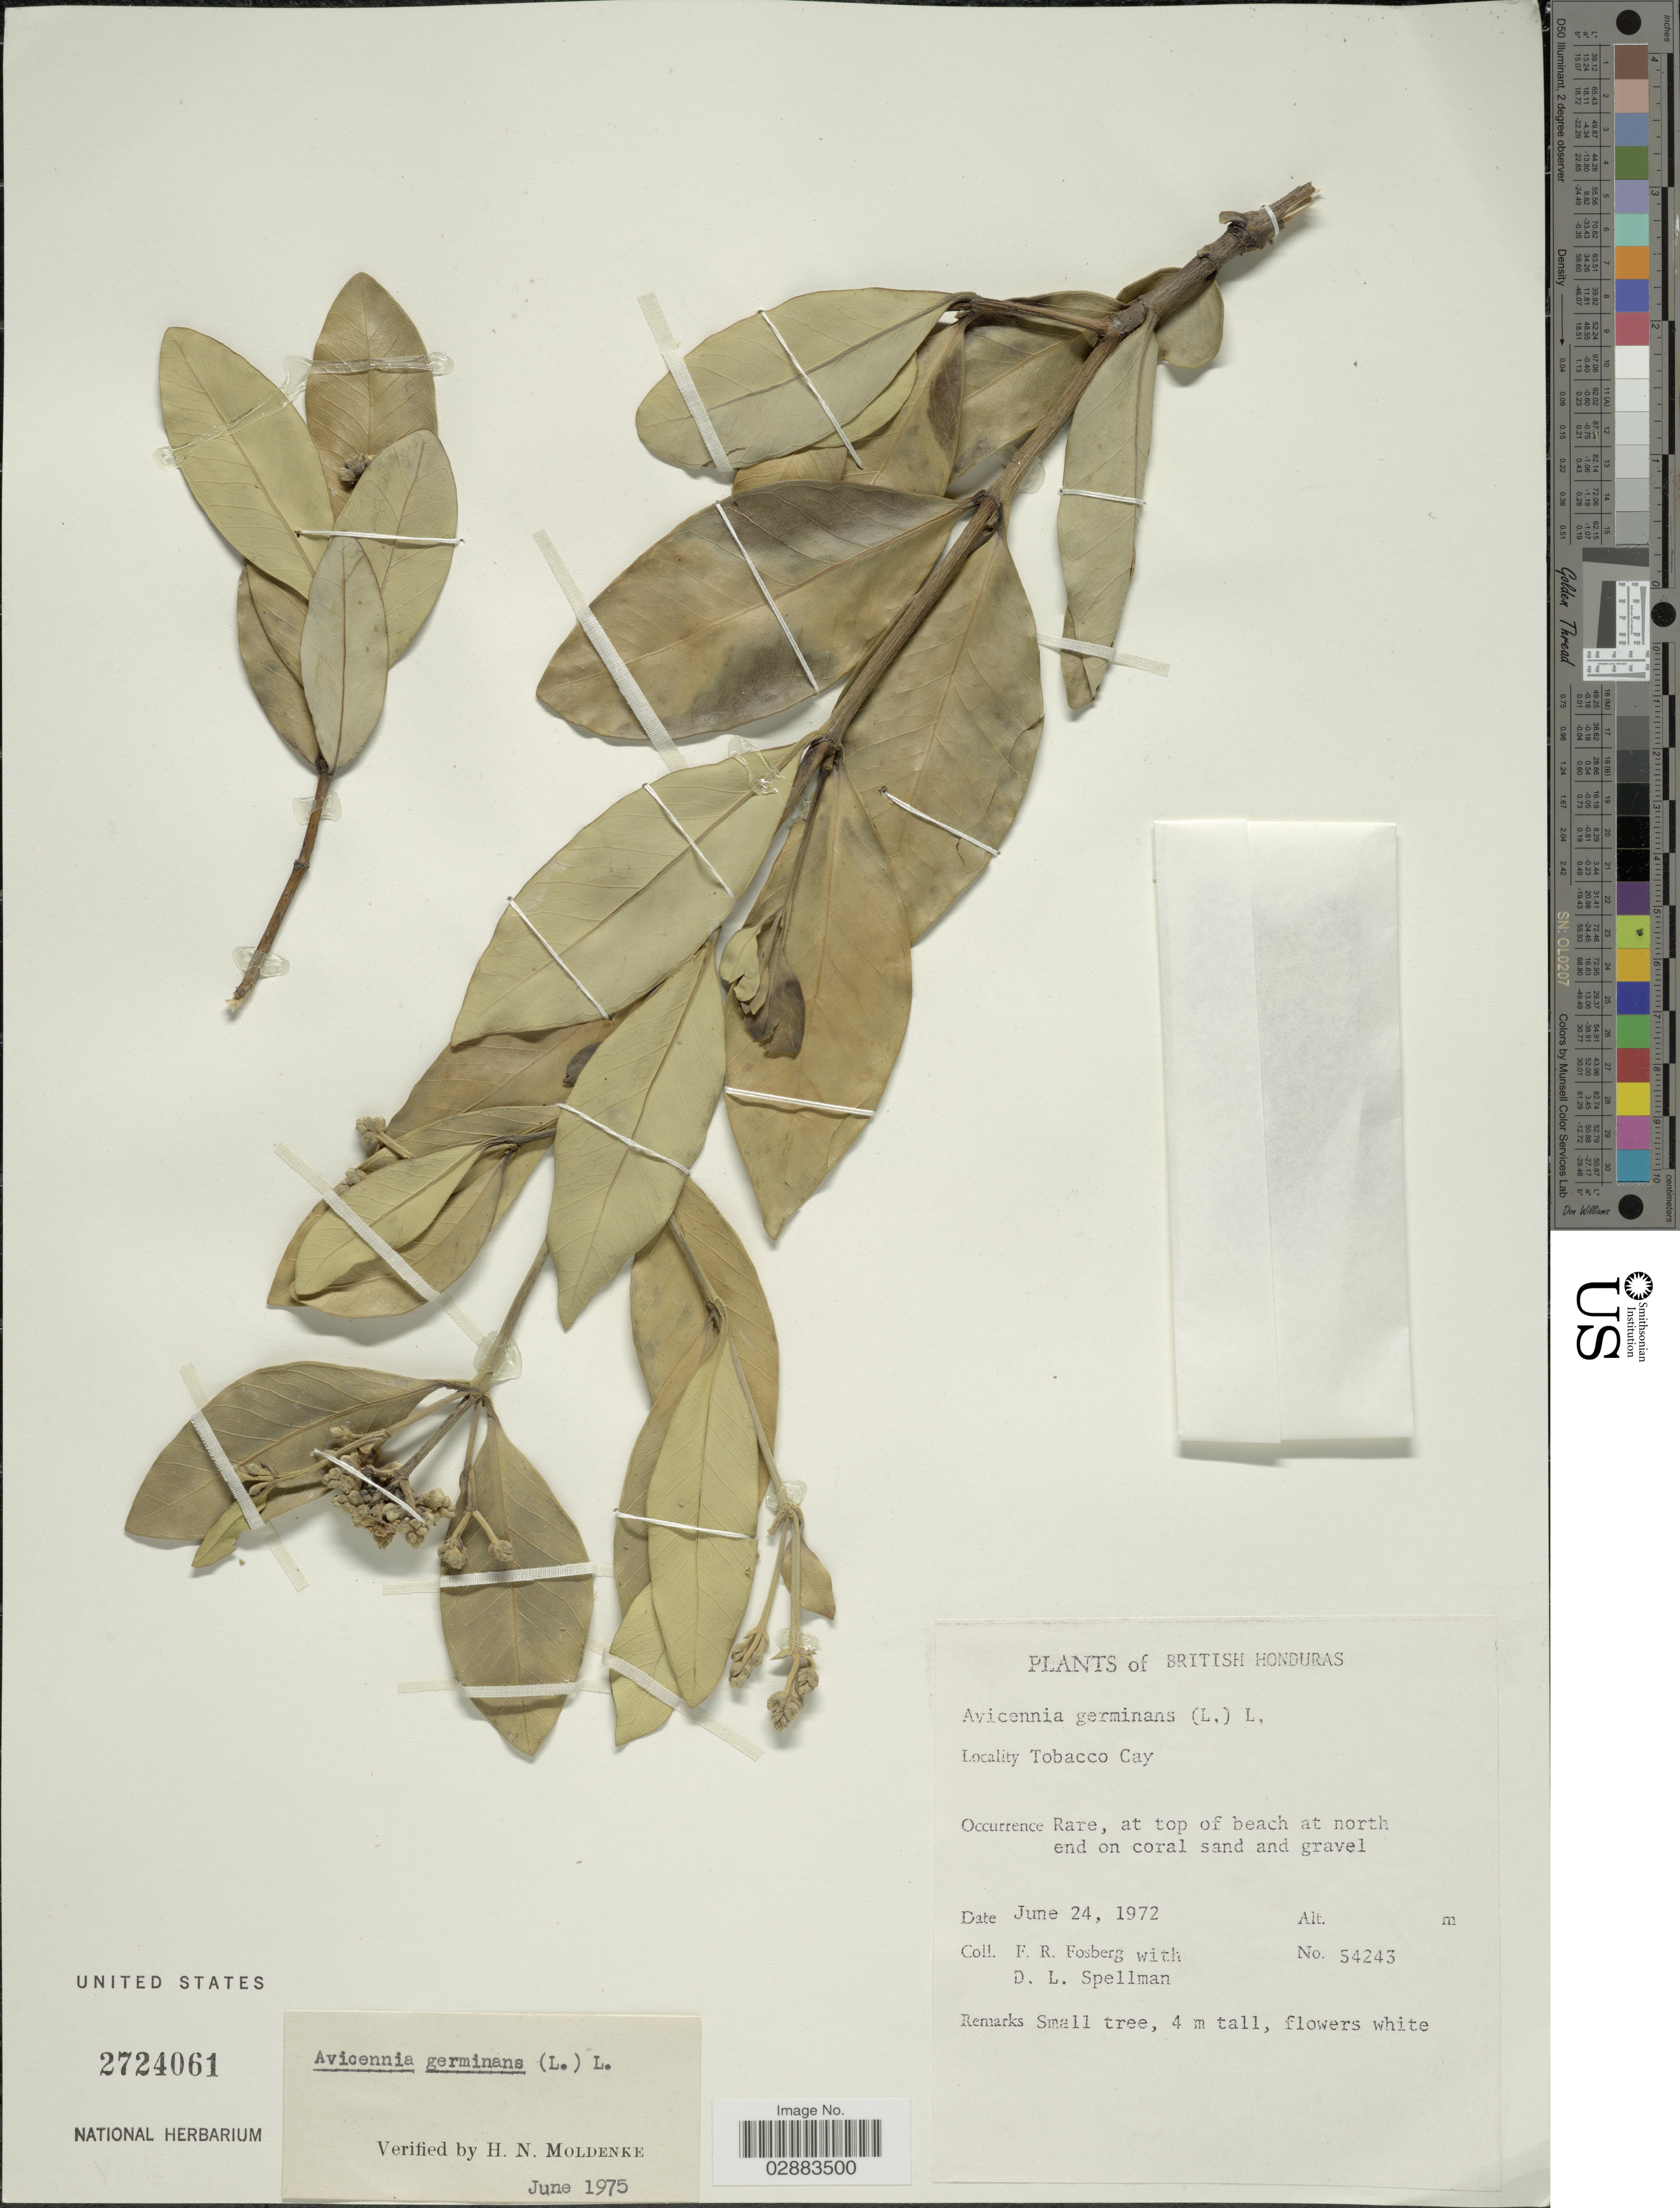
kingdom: Plantae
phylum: Tracheophyta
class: Magnoliopsida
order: Lamiales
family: Acanthaceae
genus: Avicennia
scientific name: Avicennia germinans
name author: (L.) L.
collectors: F. R. Fosberg & D. L. Spellman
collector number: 54243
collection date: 1972-06-24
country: Belize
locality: British Honduras. Tobacco Cay.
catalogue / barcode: US 2724061